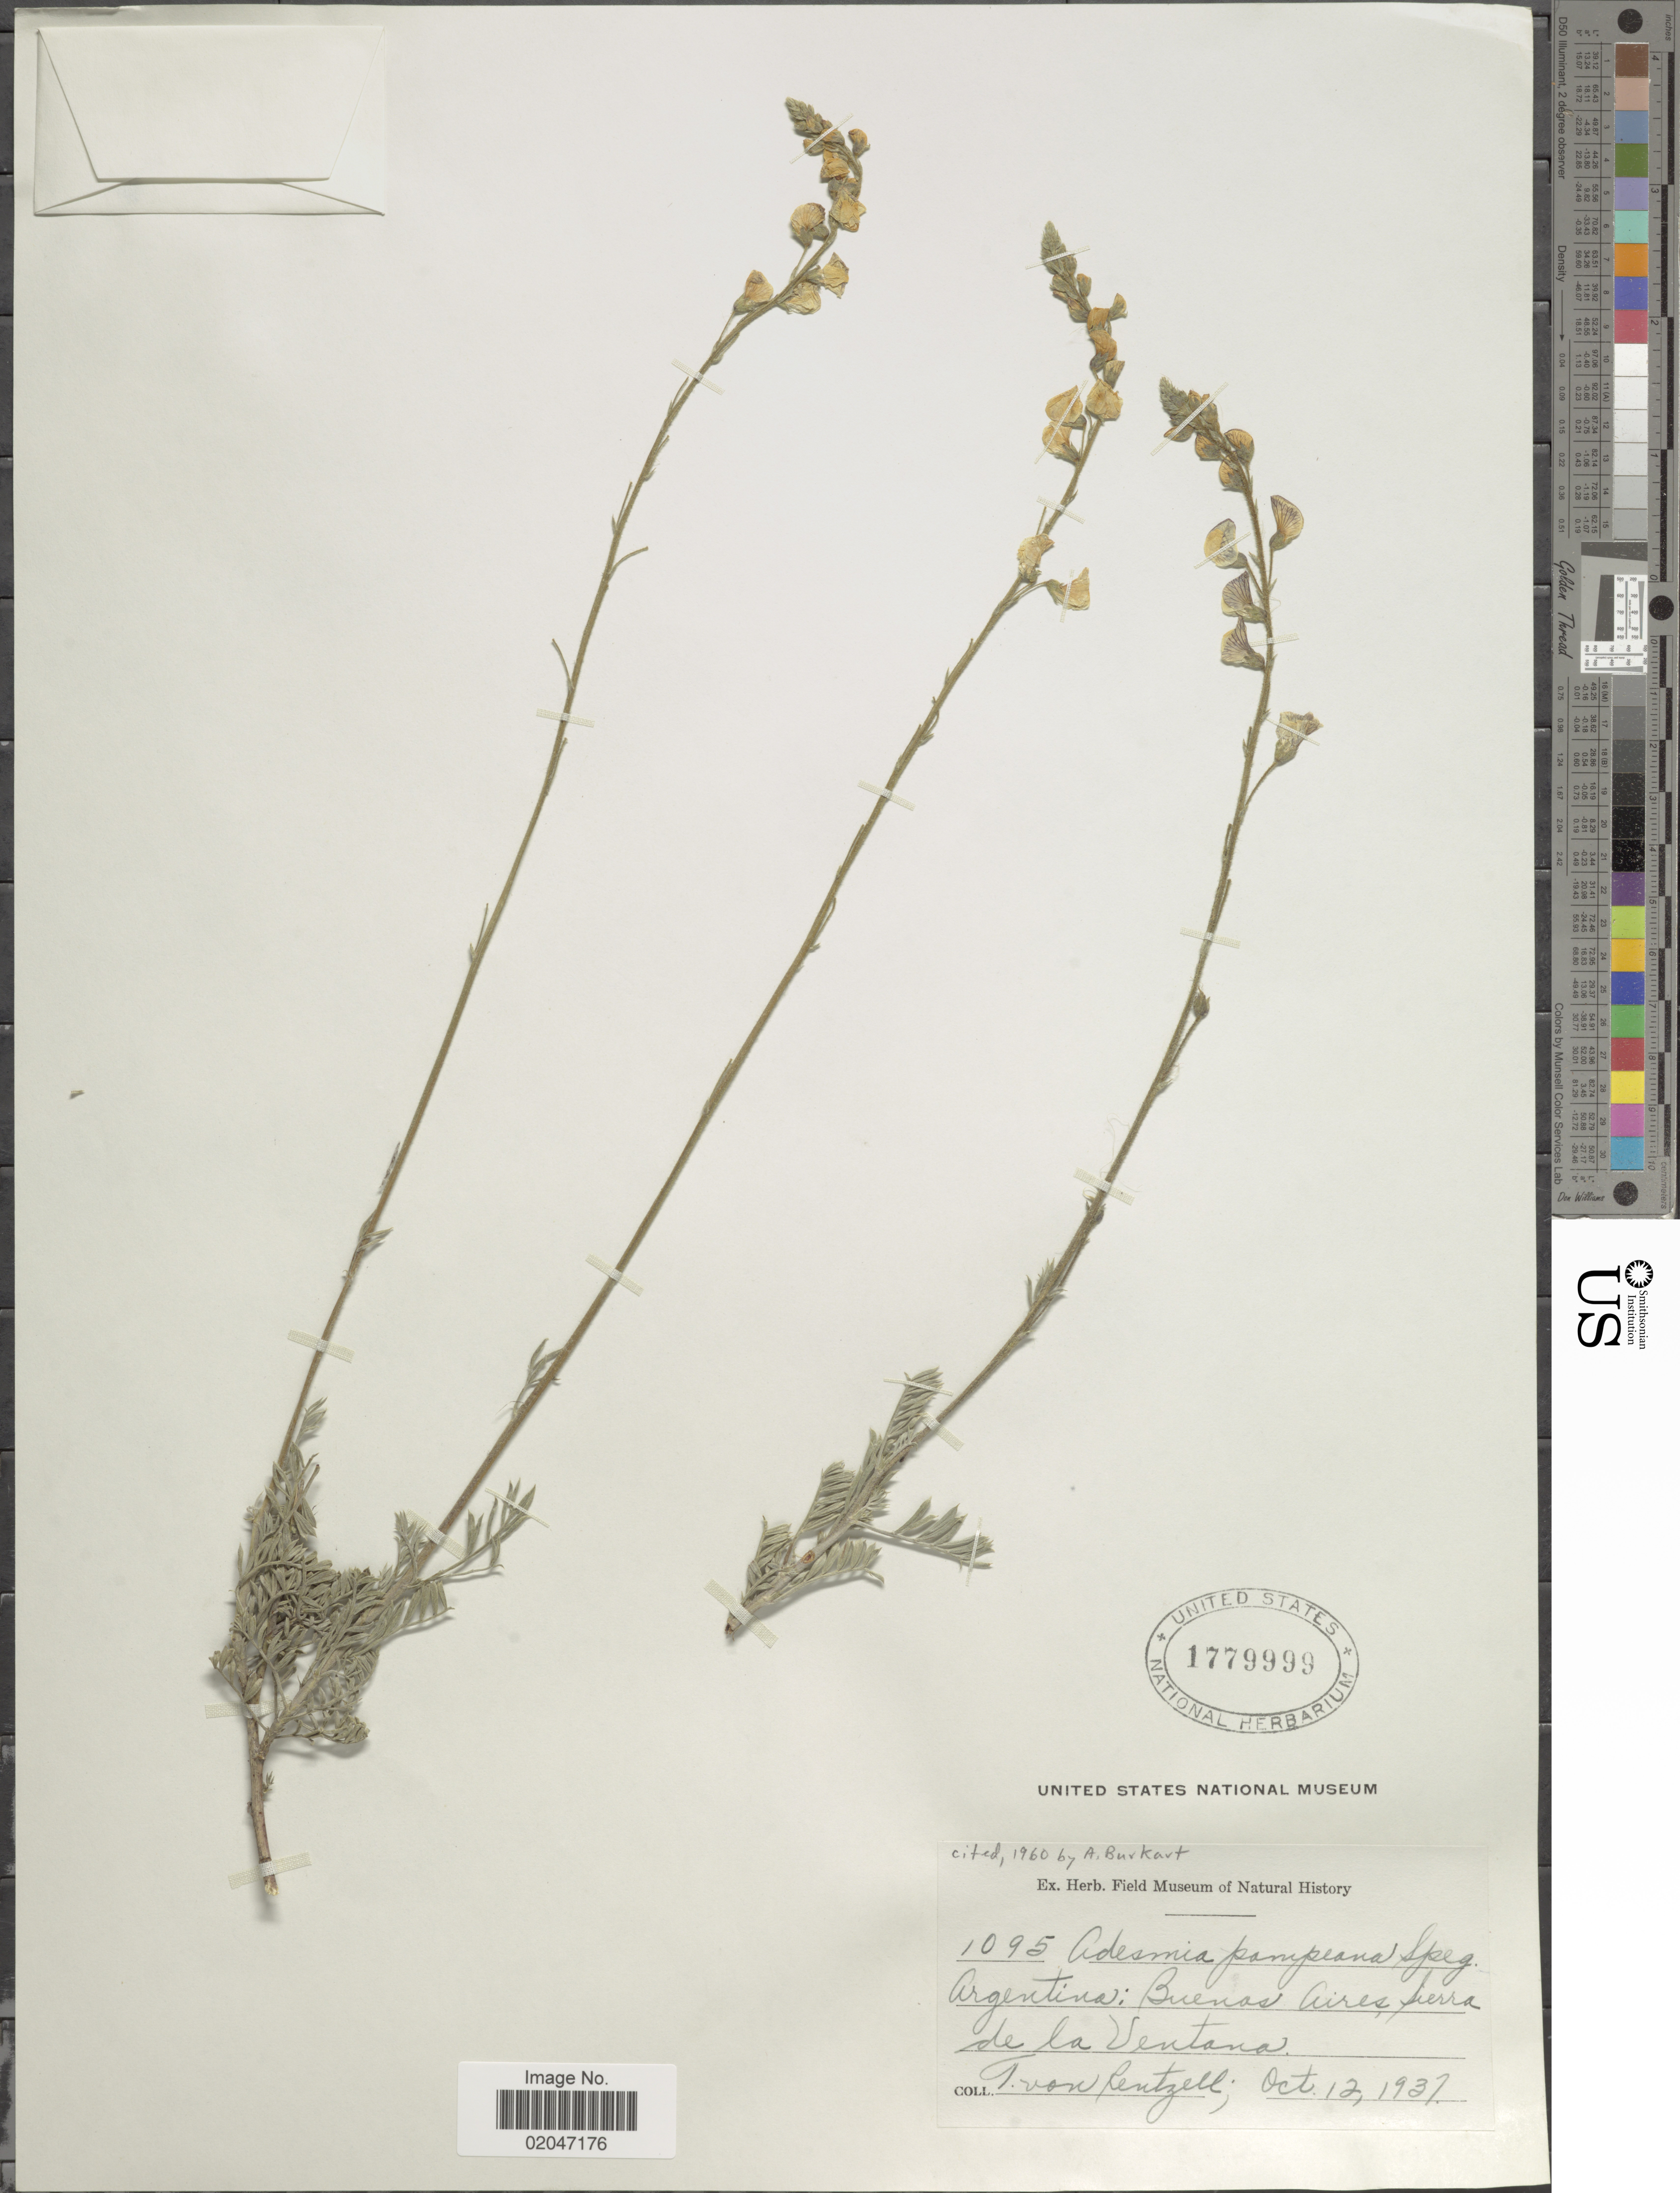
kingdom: Plantae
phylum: Tracheophyta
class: Magnoliopsida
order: Fabales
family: Fabaceae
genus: Adesmia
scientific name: Adesmia pampeana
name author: Speg.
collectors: I. von Rentzell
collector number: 1095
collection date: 1937-10-12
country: Argentina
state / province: Buenos Aires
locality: Sierra de la Ventana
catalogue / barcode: US 1779999